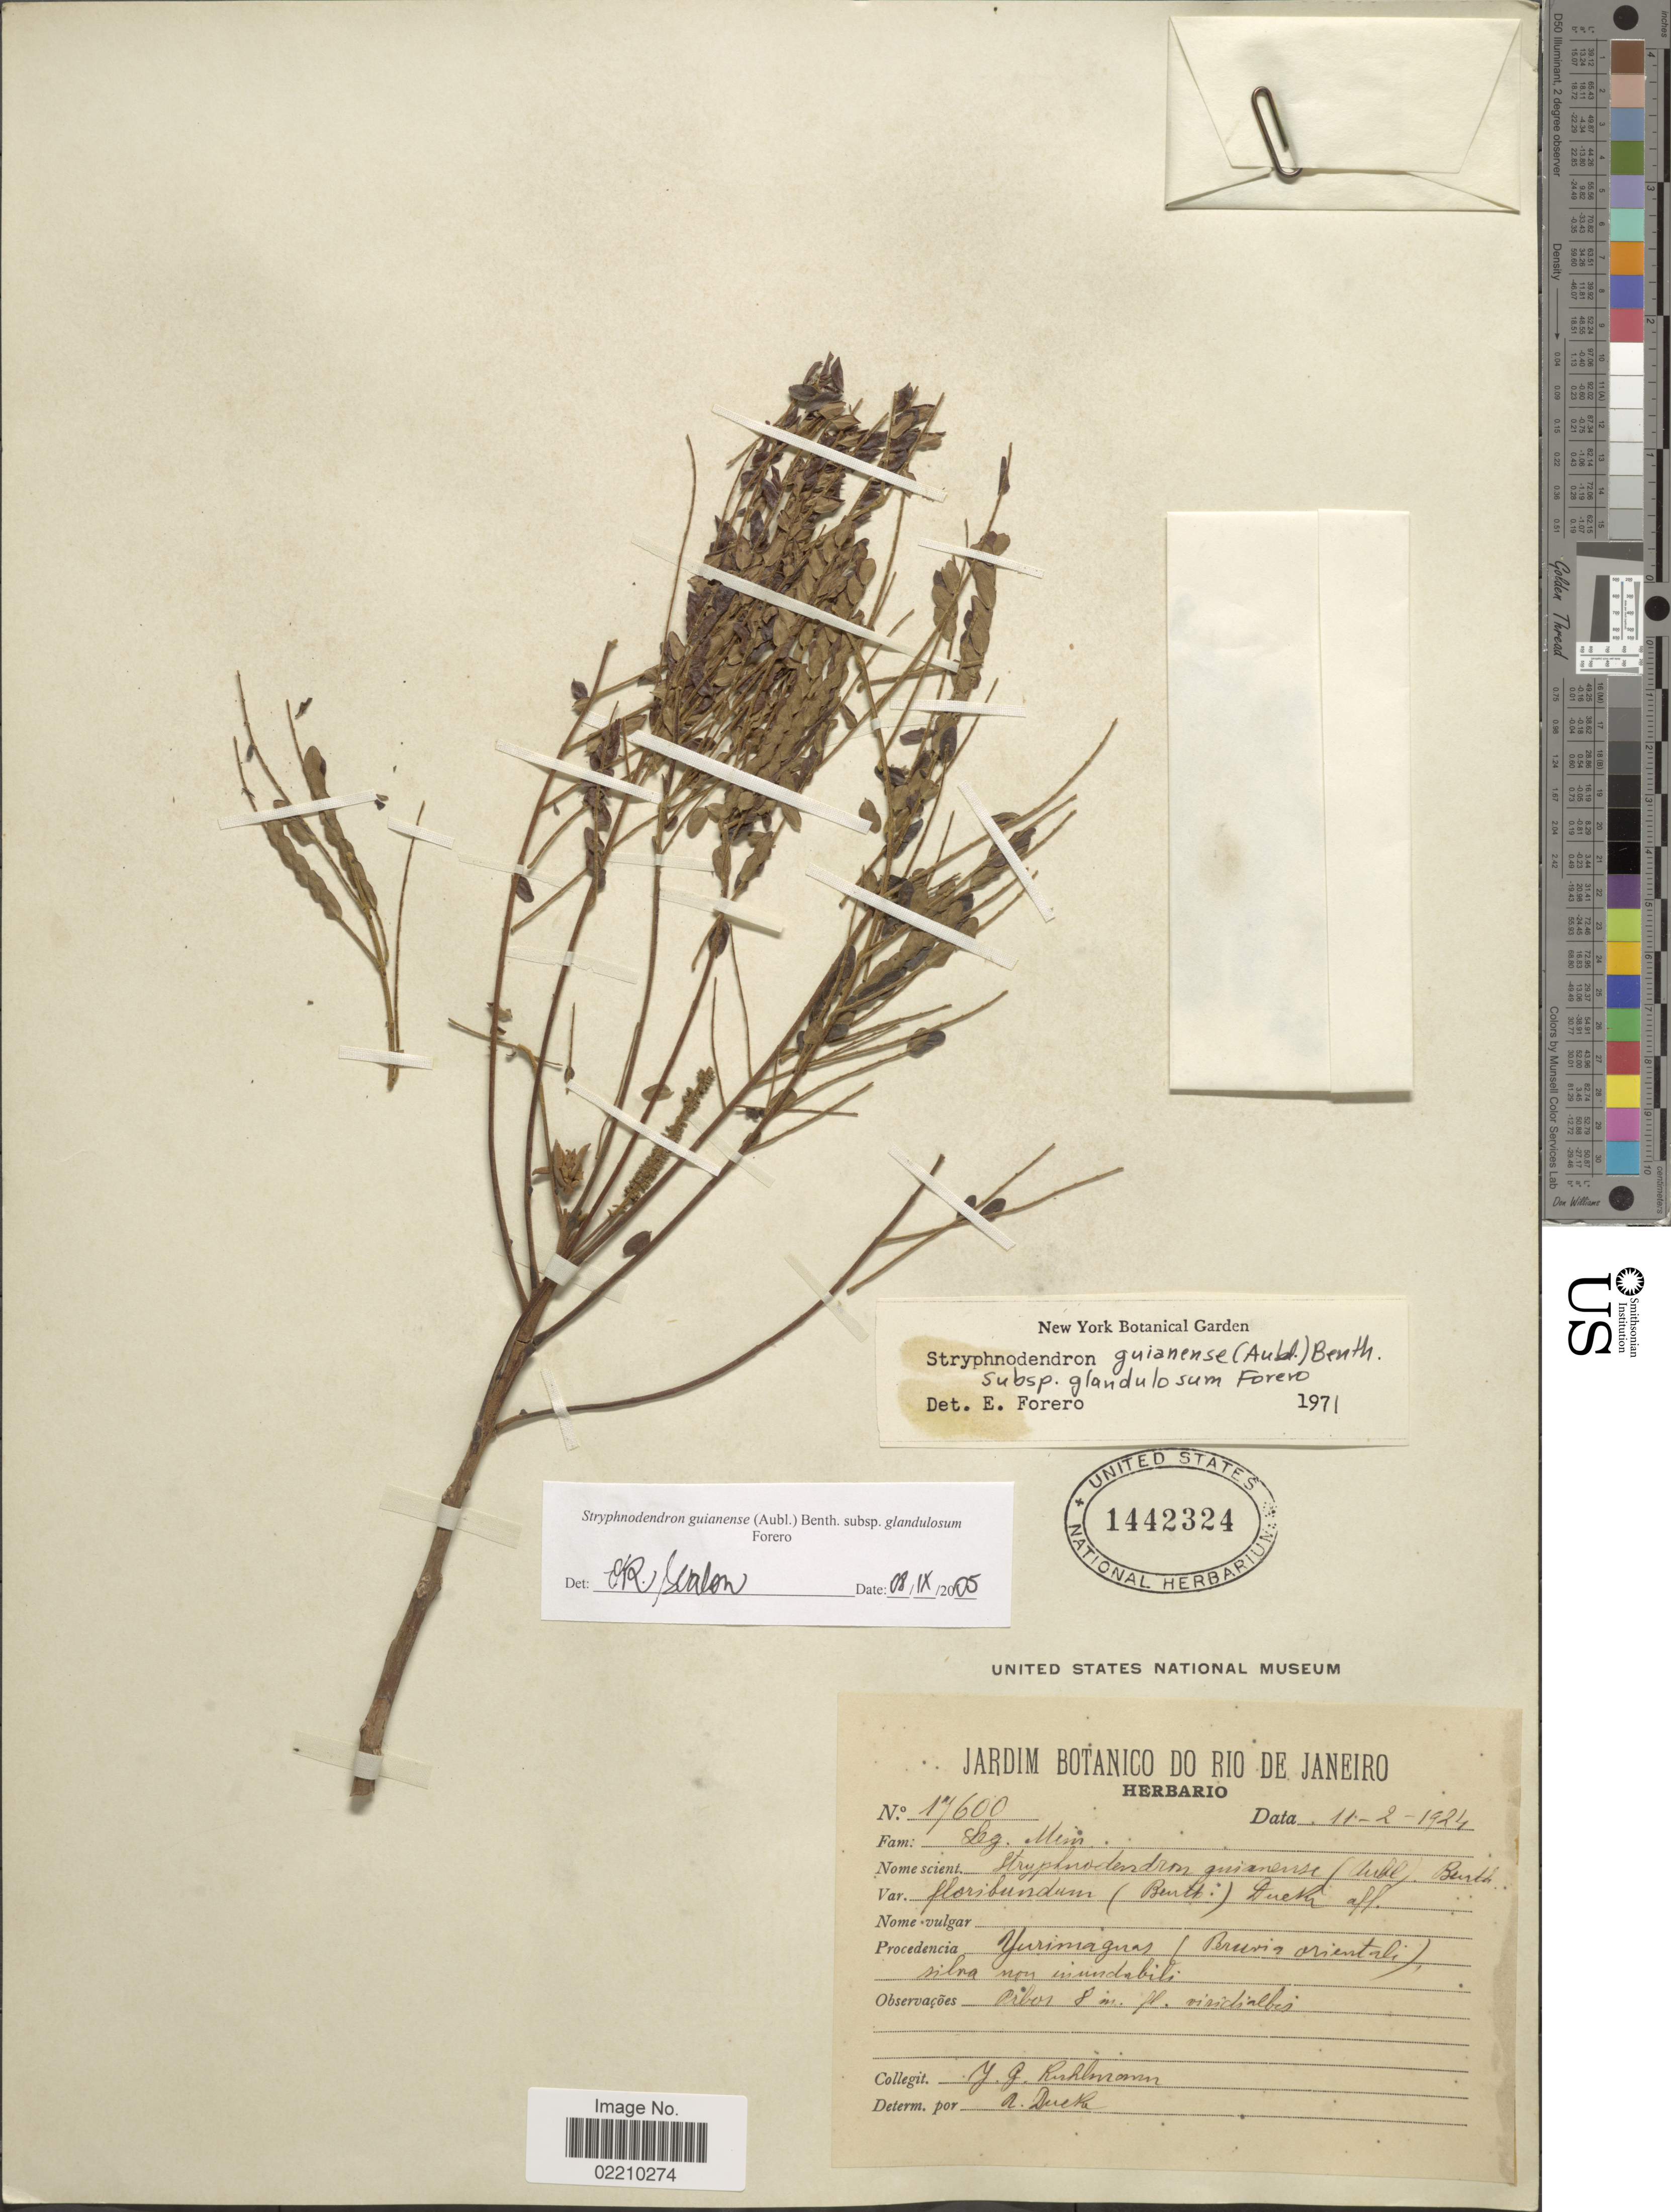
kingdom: Plantae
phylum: Tracheophyta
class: Magnoliopsida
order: Fabales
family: Fabaceae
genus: Stryphnodendron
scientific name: Stryphnodendron guianense subsp. glandulosum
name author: Forero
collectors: J. G. Ruhlmann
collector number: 17600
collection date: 1924-02-11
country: Peru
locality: Yurimaguas (Peruvia orientali), silva non inundabili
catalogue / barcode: US 1442324